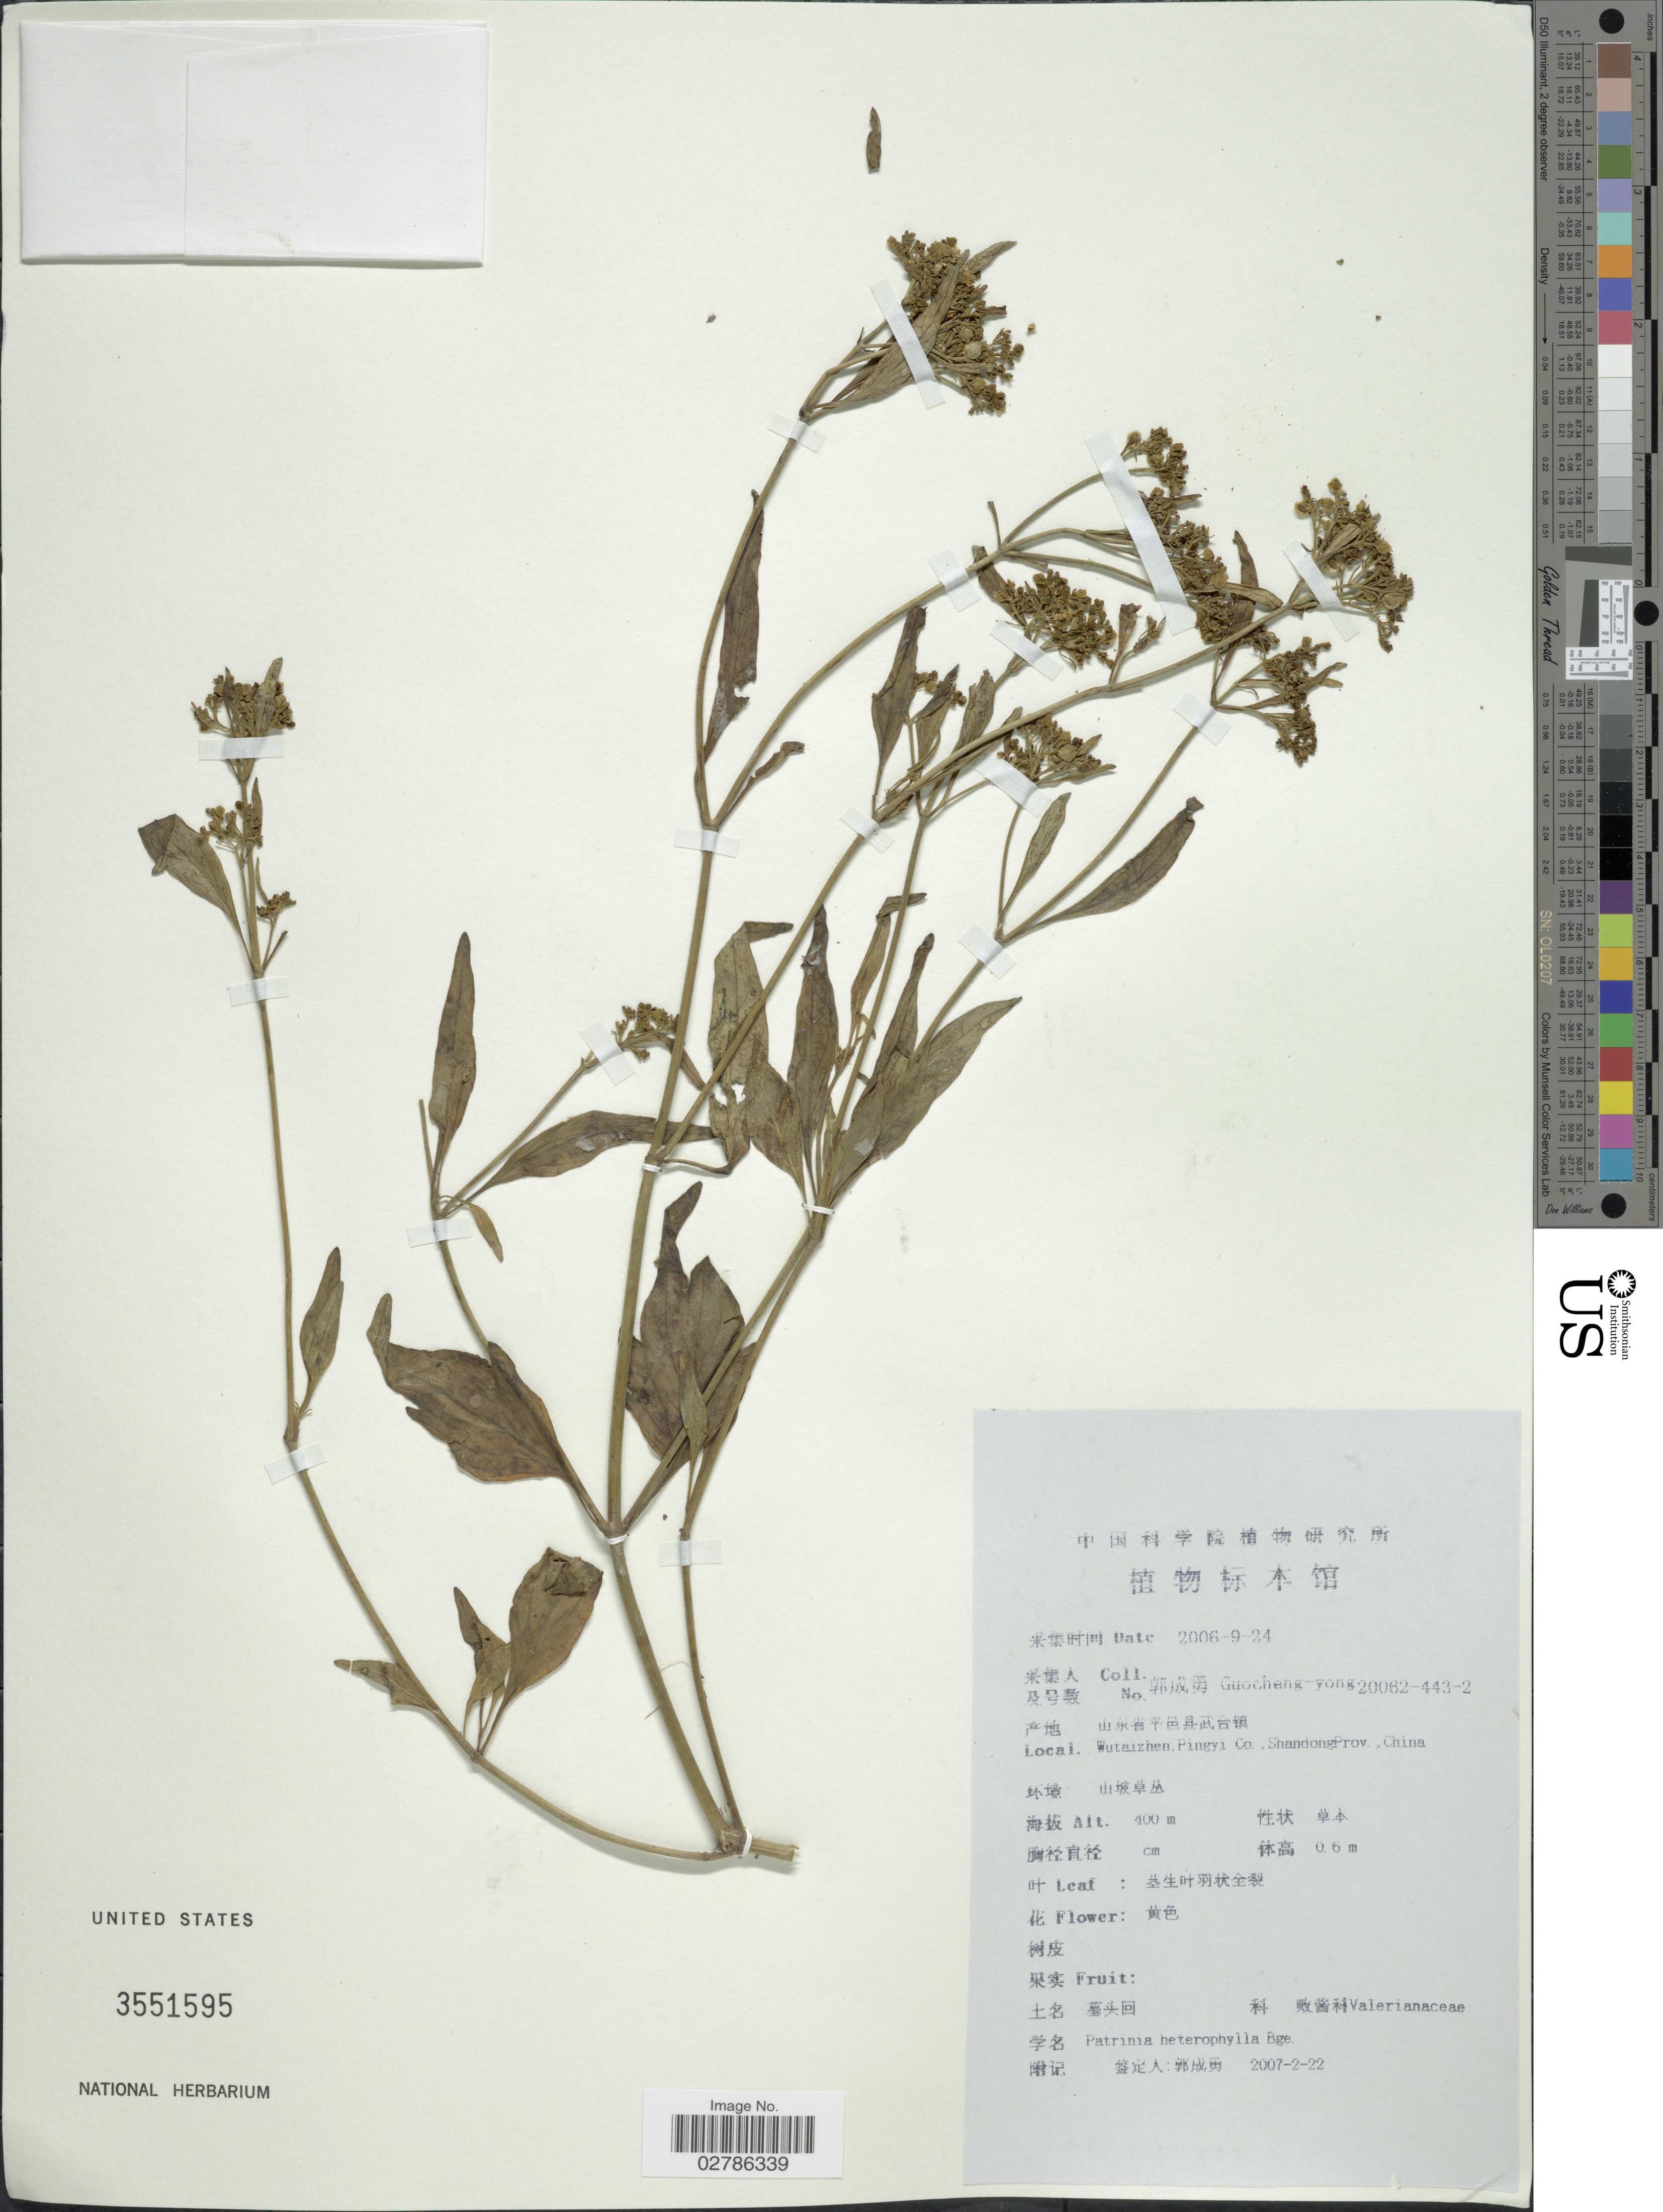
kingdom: Plantae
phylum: Tracheophyta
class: Magnoliopsida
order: Dipsacales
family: Caprifoliaceae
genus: Patrinia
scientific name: Patrinia heterophylla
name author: Bunge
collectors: Guo cheng-yong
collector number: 20062-443-2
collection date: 2006-09-24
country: China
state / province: Shandong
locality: X, Wutaizhen, Pingyi Co., X.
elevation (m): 400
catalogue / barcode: US 3551595